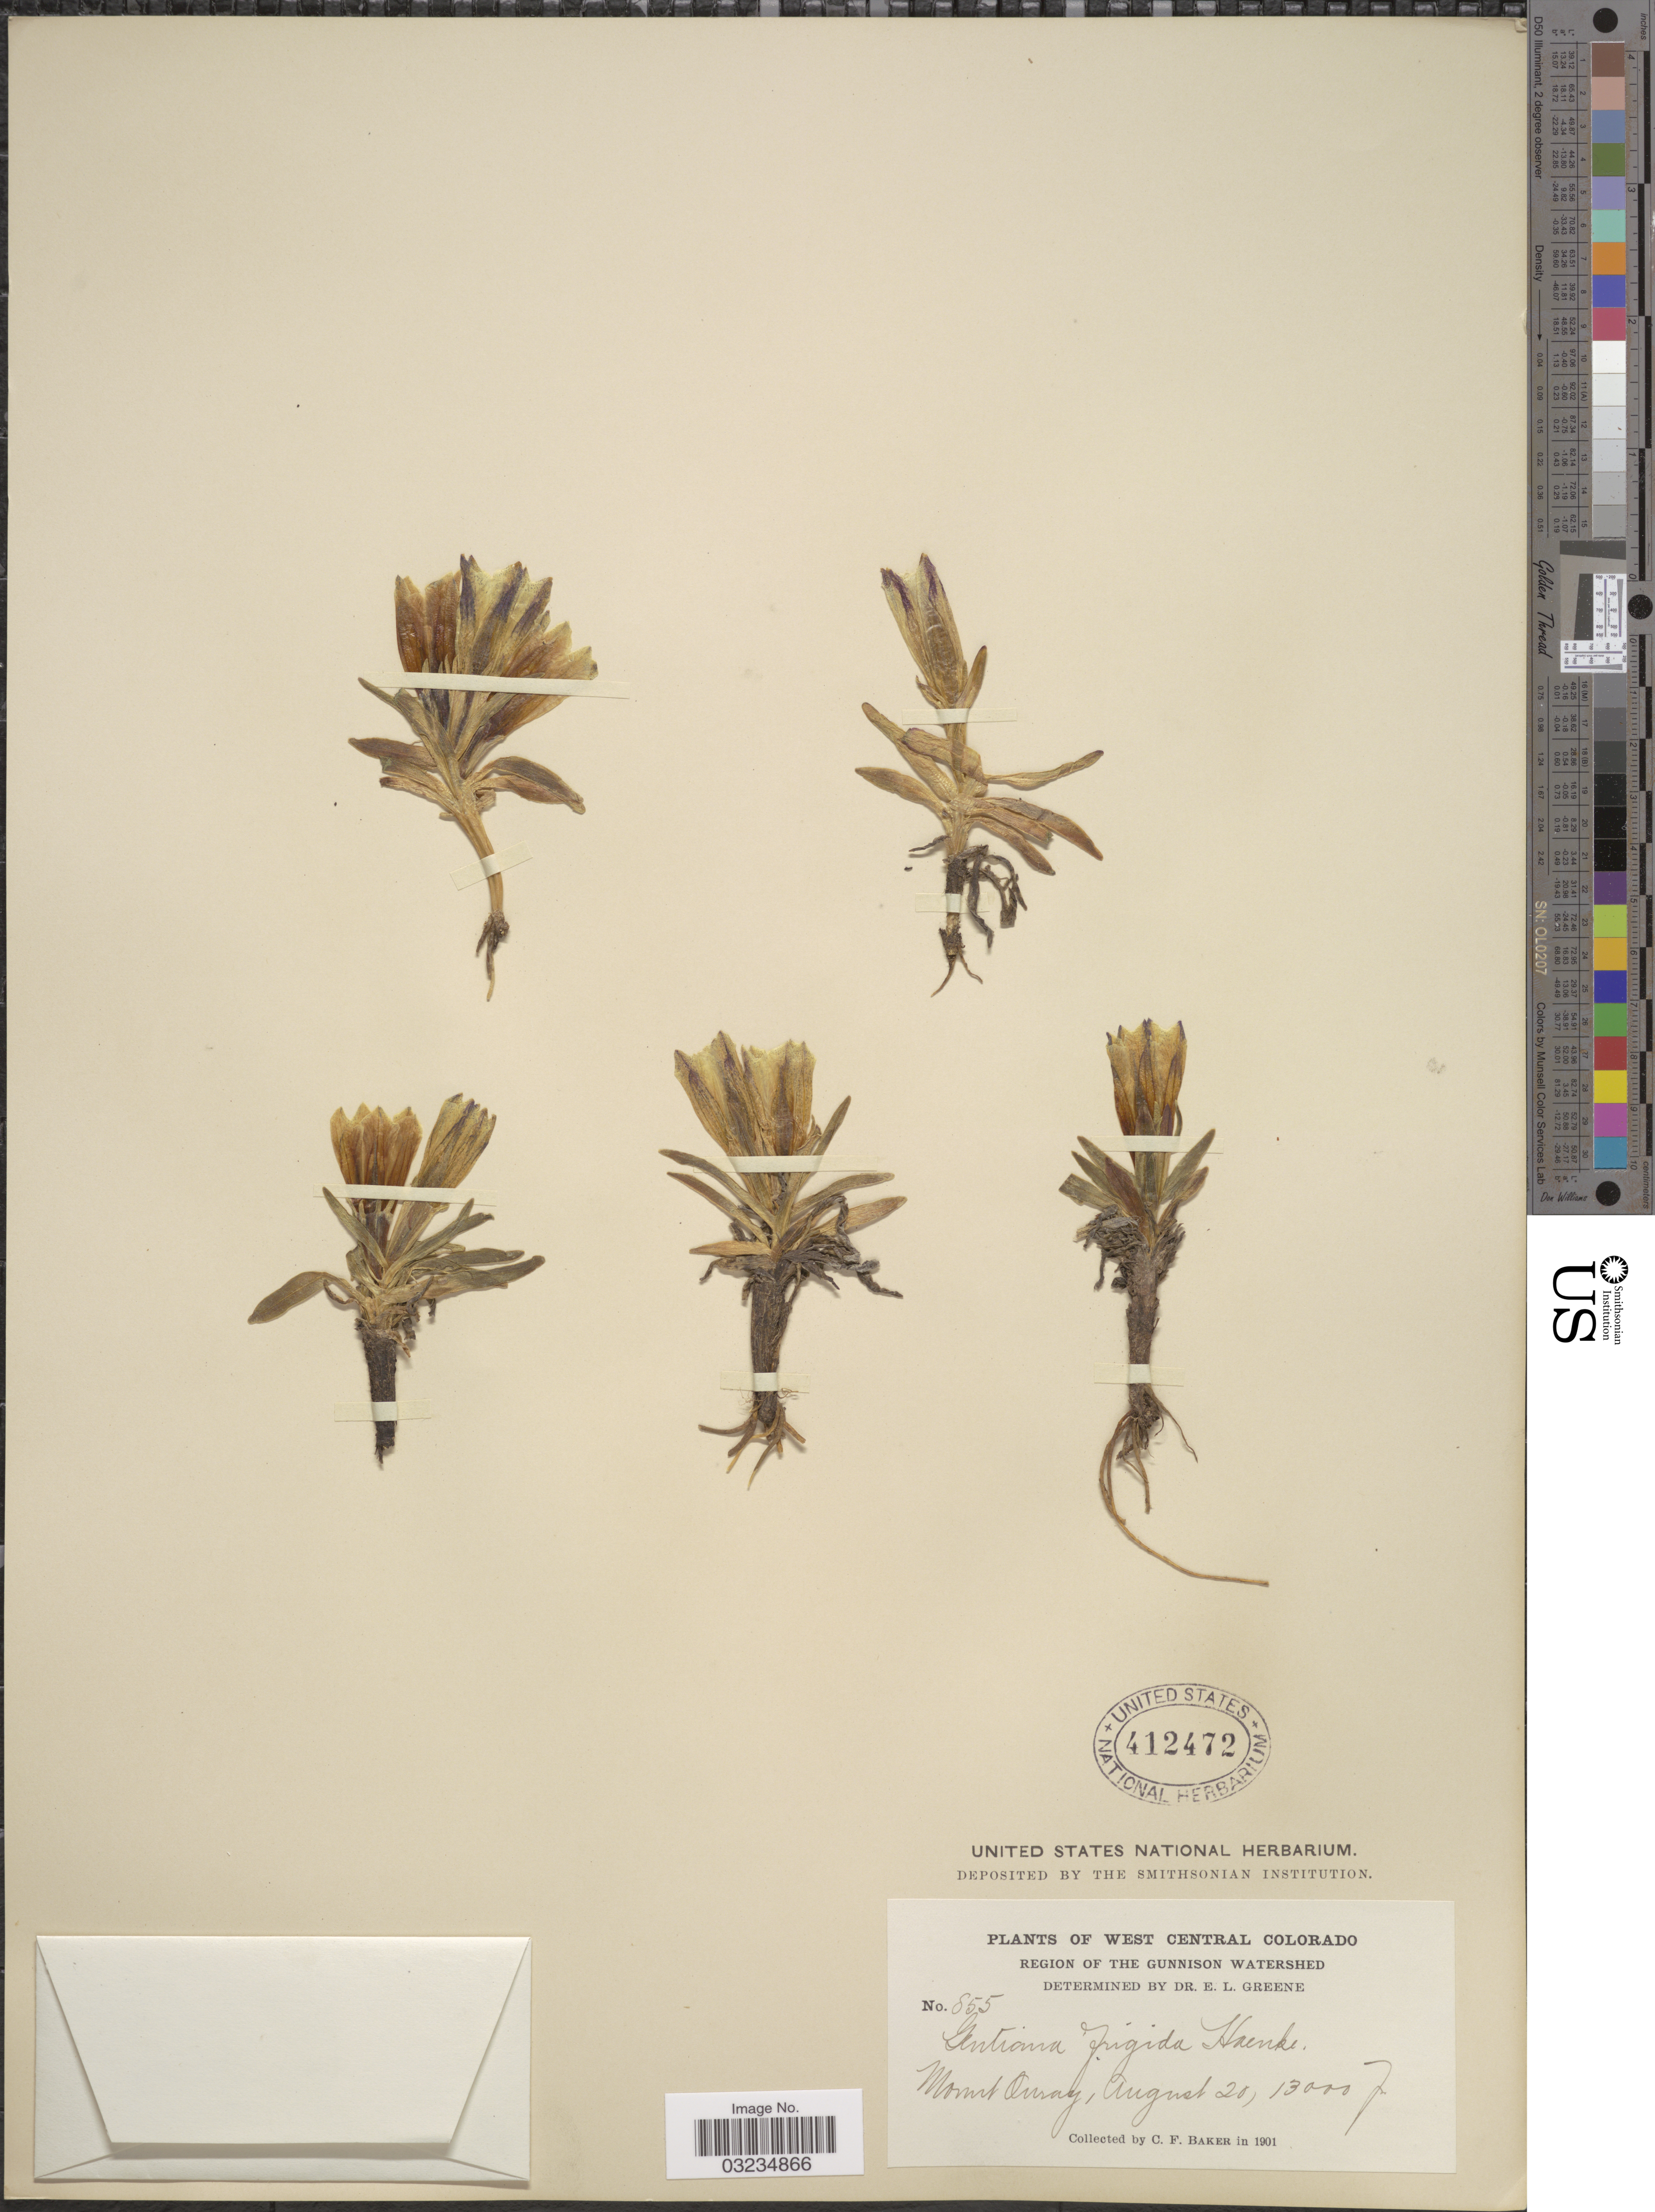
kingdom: Plantae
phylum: Tracheophyta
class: Magnoliopsida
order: Gentianales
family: Gentianaceae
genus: Gentiana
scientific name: Gentiana romanzovii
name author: Ledeb. ex Bunge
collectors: C. F. Baker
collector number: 855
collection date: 1901-08-20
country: United States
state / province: Colorado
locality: West Central Colorado. Region of the Gunnison Watershed. Mount Ouray.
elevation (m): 3962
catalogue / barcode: US 412472